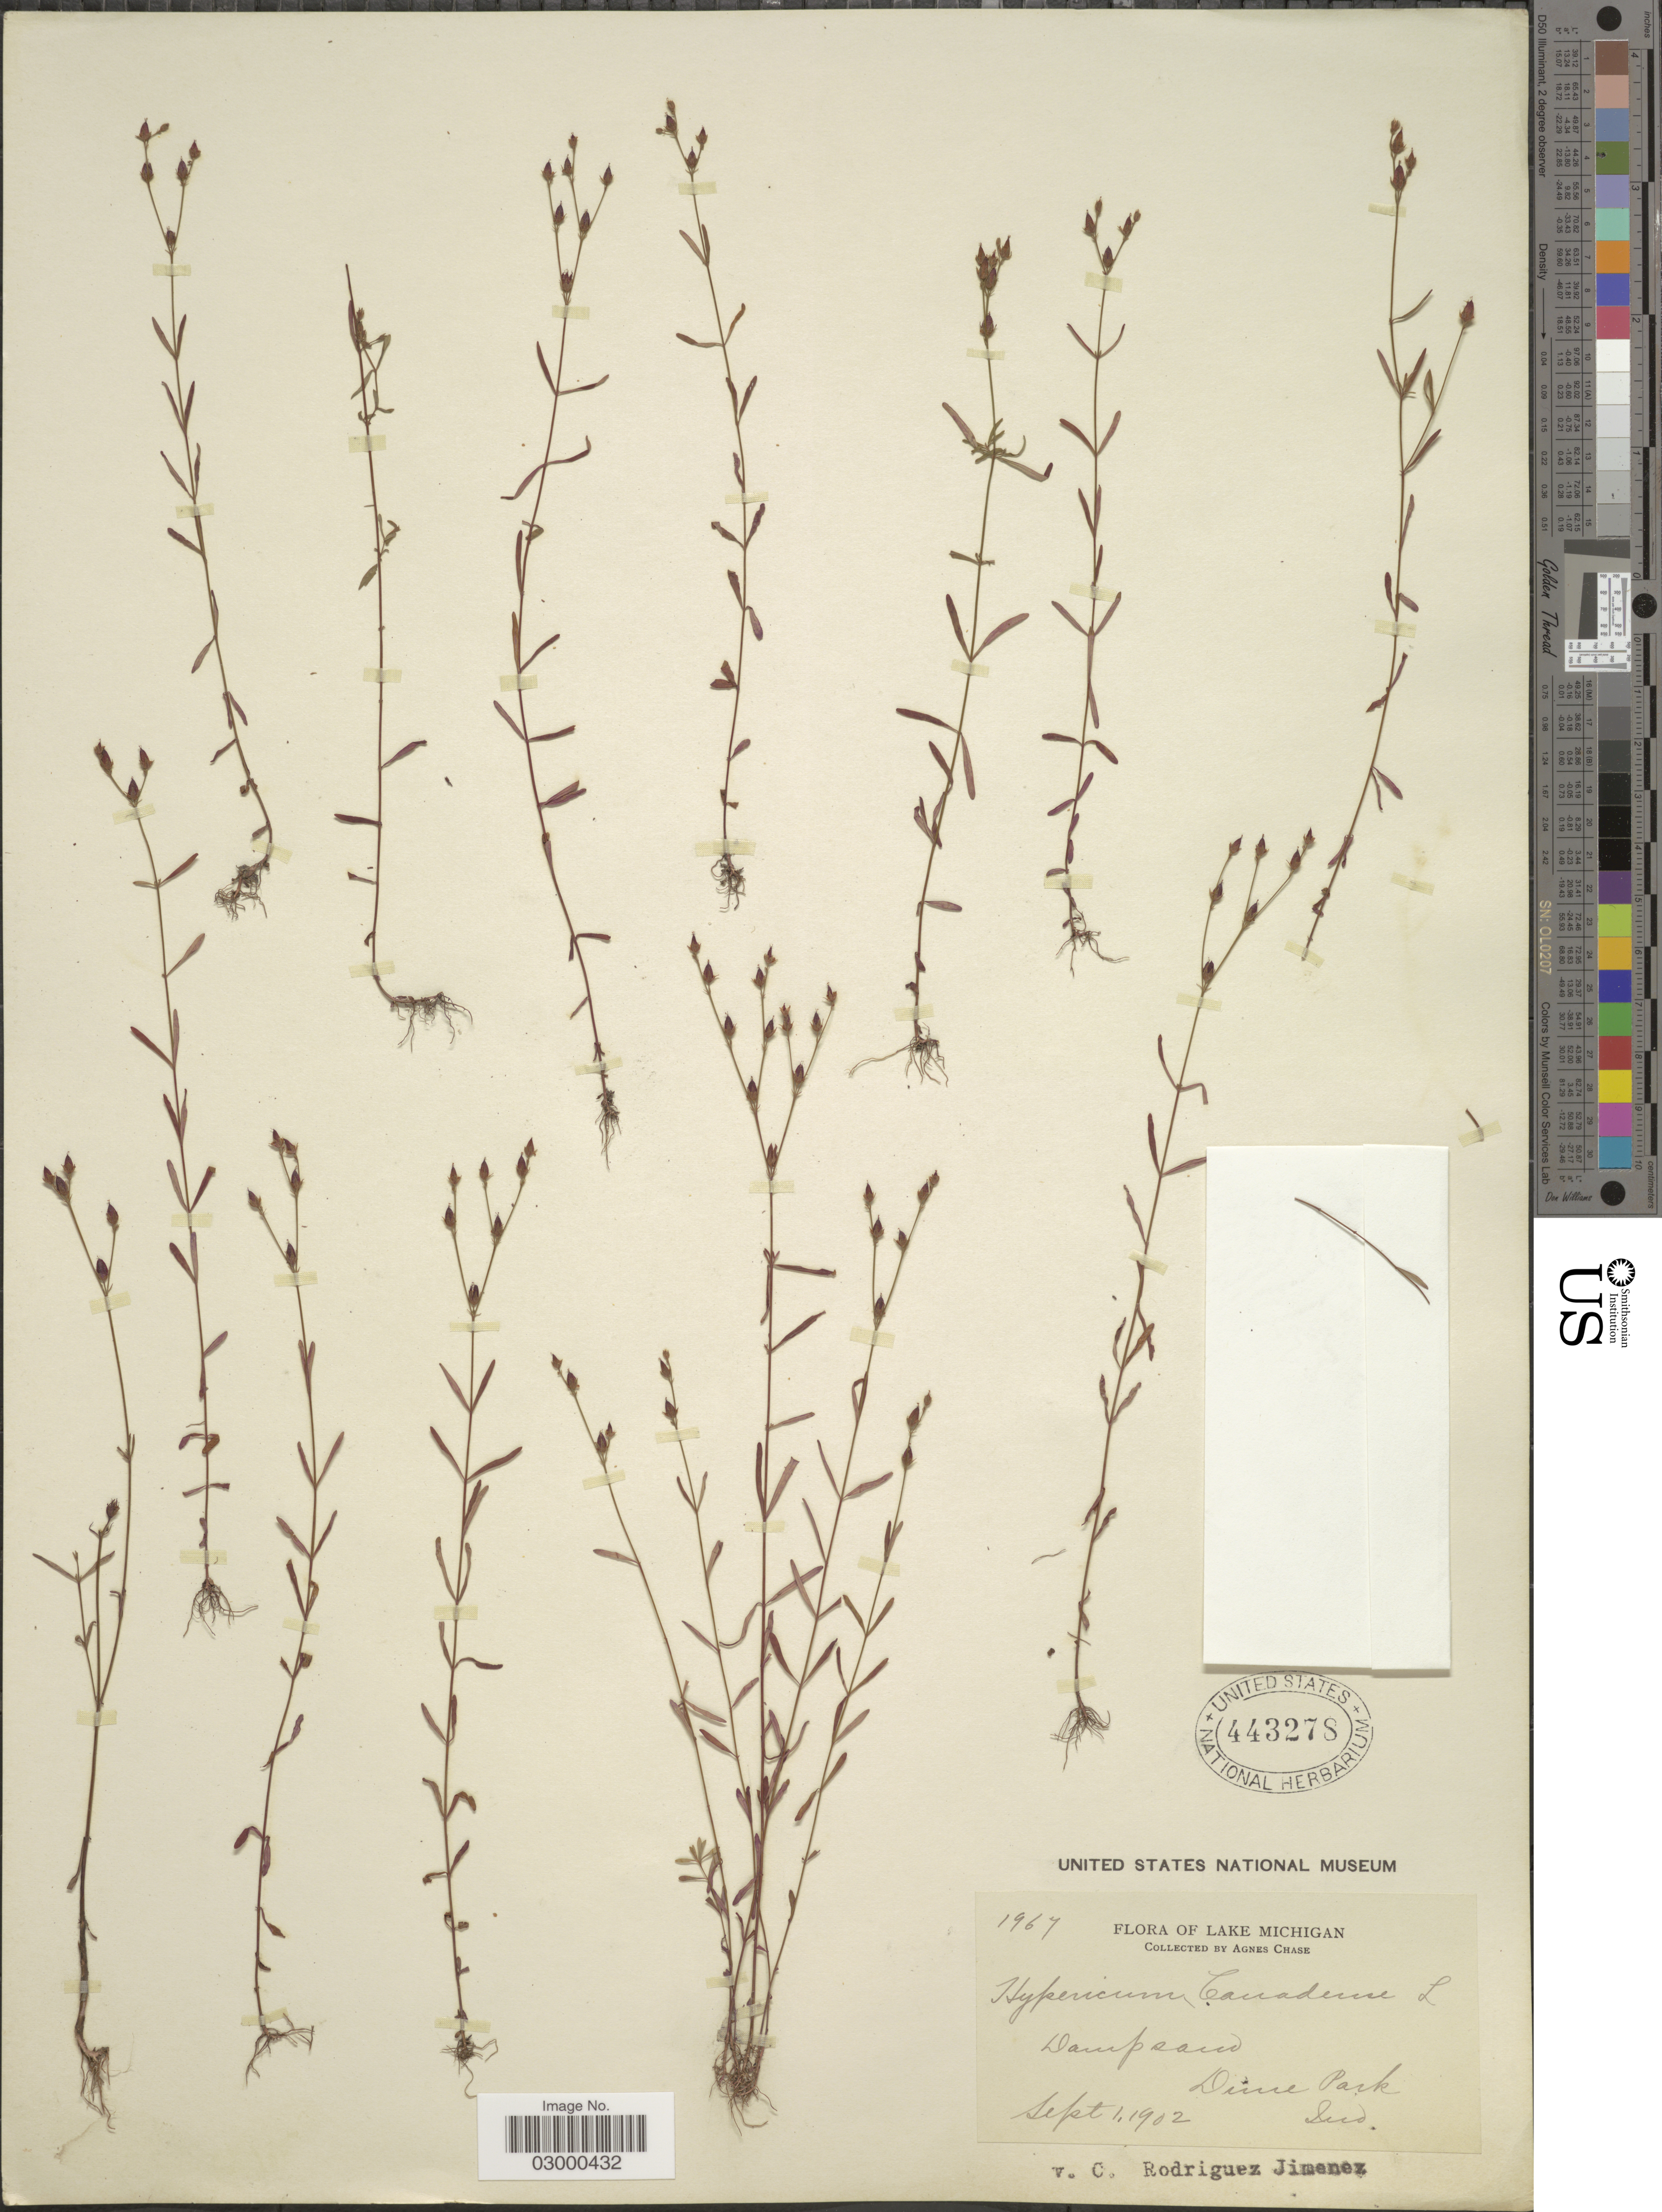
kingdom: Plantae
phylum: Tracheophyta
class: Magnoliopsida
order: Malpighiales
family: Hypericaceae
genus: Hypericum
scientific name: Hypericum canadense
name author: L.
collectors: A. Chase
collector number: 1967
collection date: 1902-09-01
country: United States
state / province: Indiana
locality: Lake Michigan, Dune Park.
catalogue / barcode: US 443278